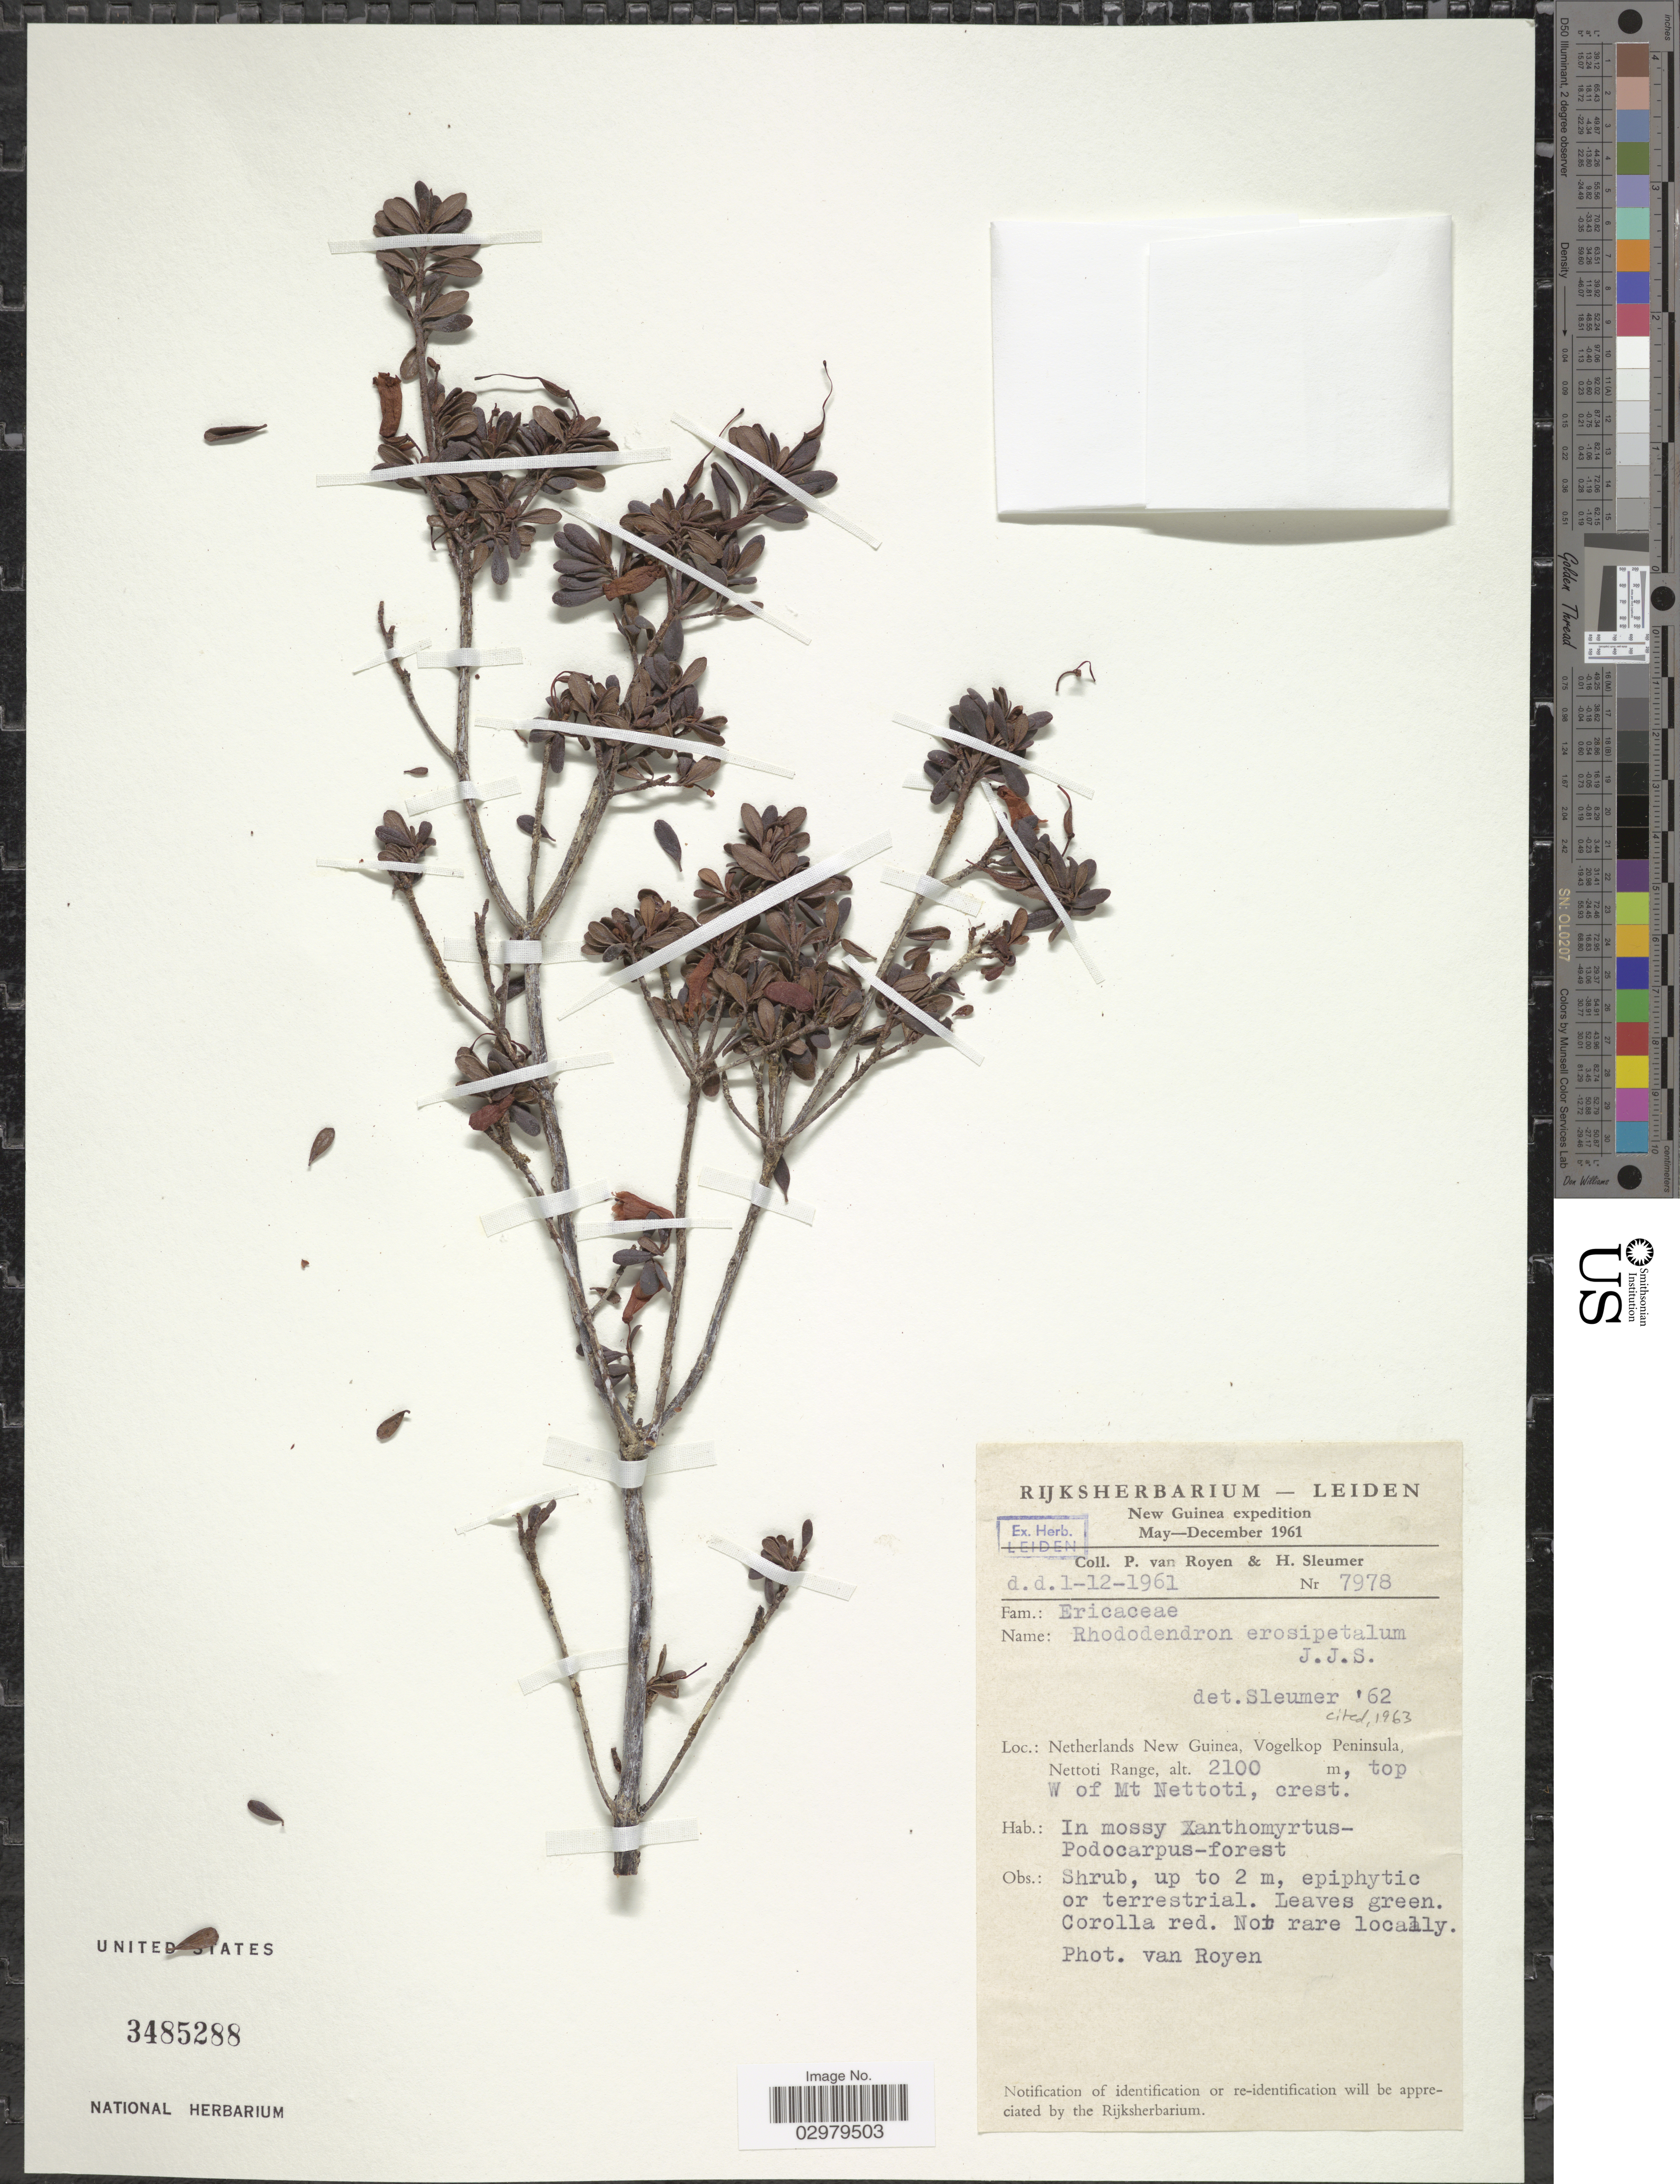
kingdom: Plantae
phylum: Tracheophyta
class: Magnoliopsida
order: Ericales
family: Ericaceae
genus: Rhododendron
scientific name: Rhododendron erosipetalum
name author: J.J. Sm.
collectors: P. van Royen & H. O. Sleumer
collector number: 7978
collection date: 1961-12-01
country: Indonesia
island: New Guinea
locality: Netherlands New Guinea. Vogelkop Peninsula, Nettoti Range. W of Mt Nettoti, crest.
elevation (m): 2100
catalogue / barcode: US 3485288